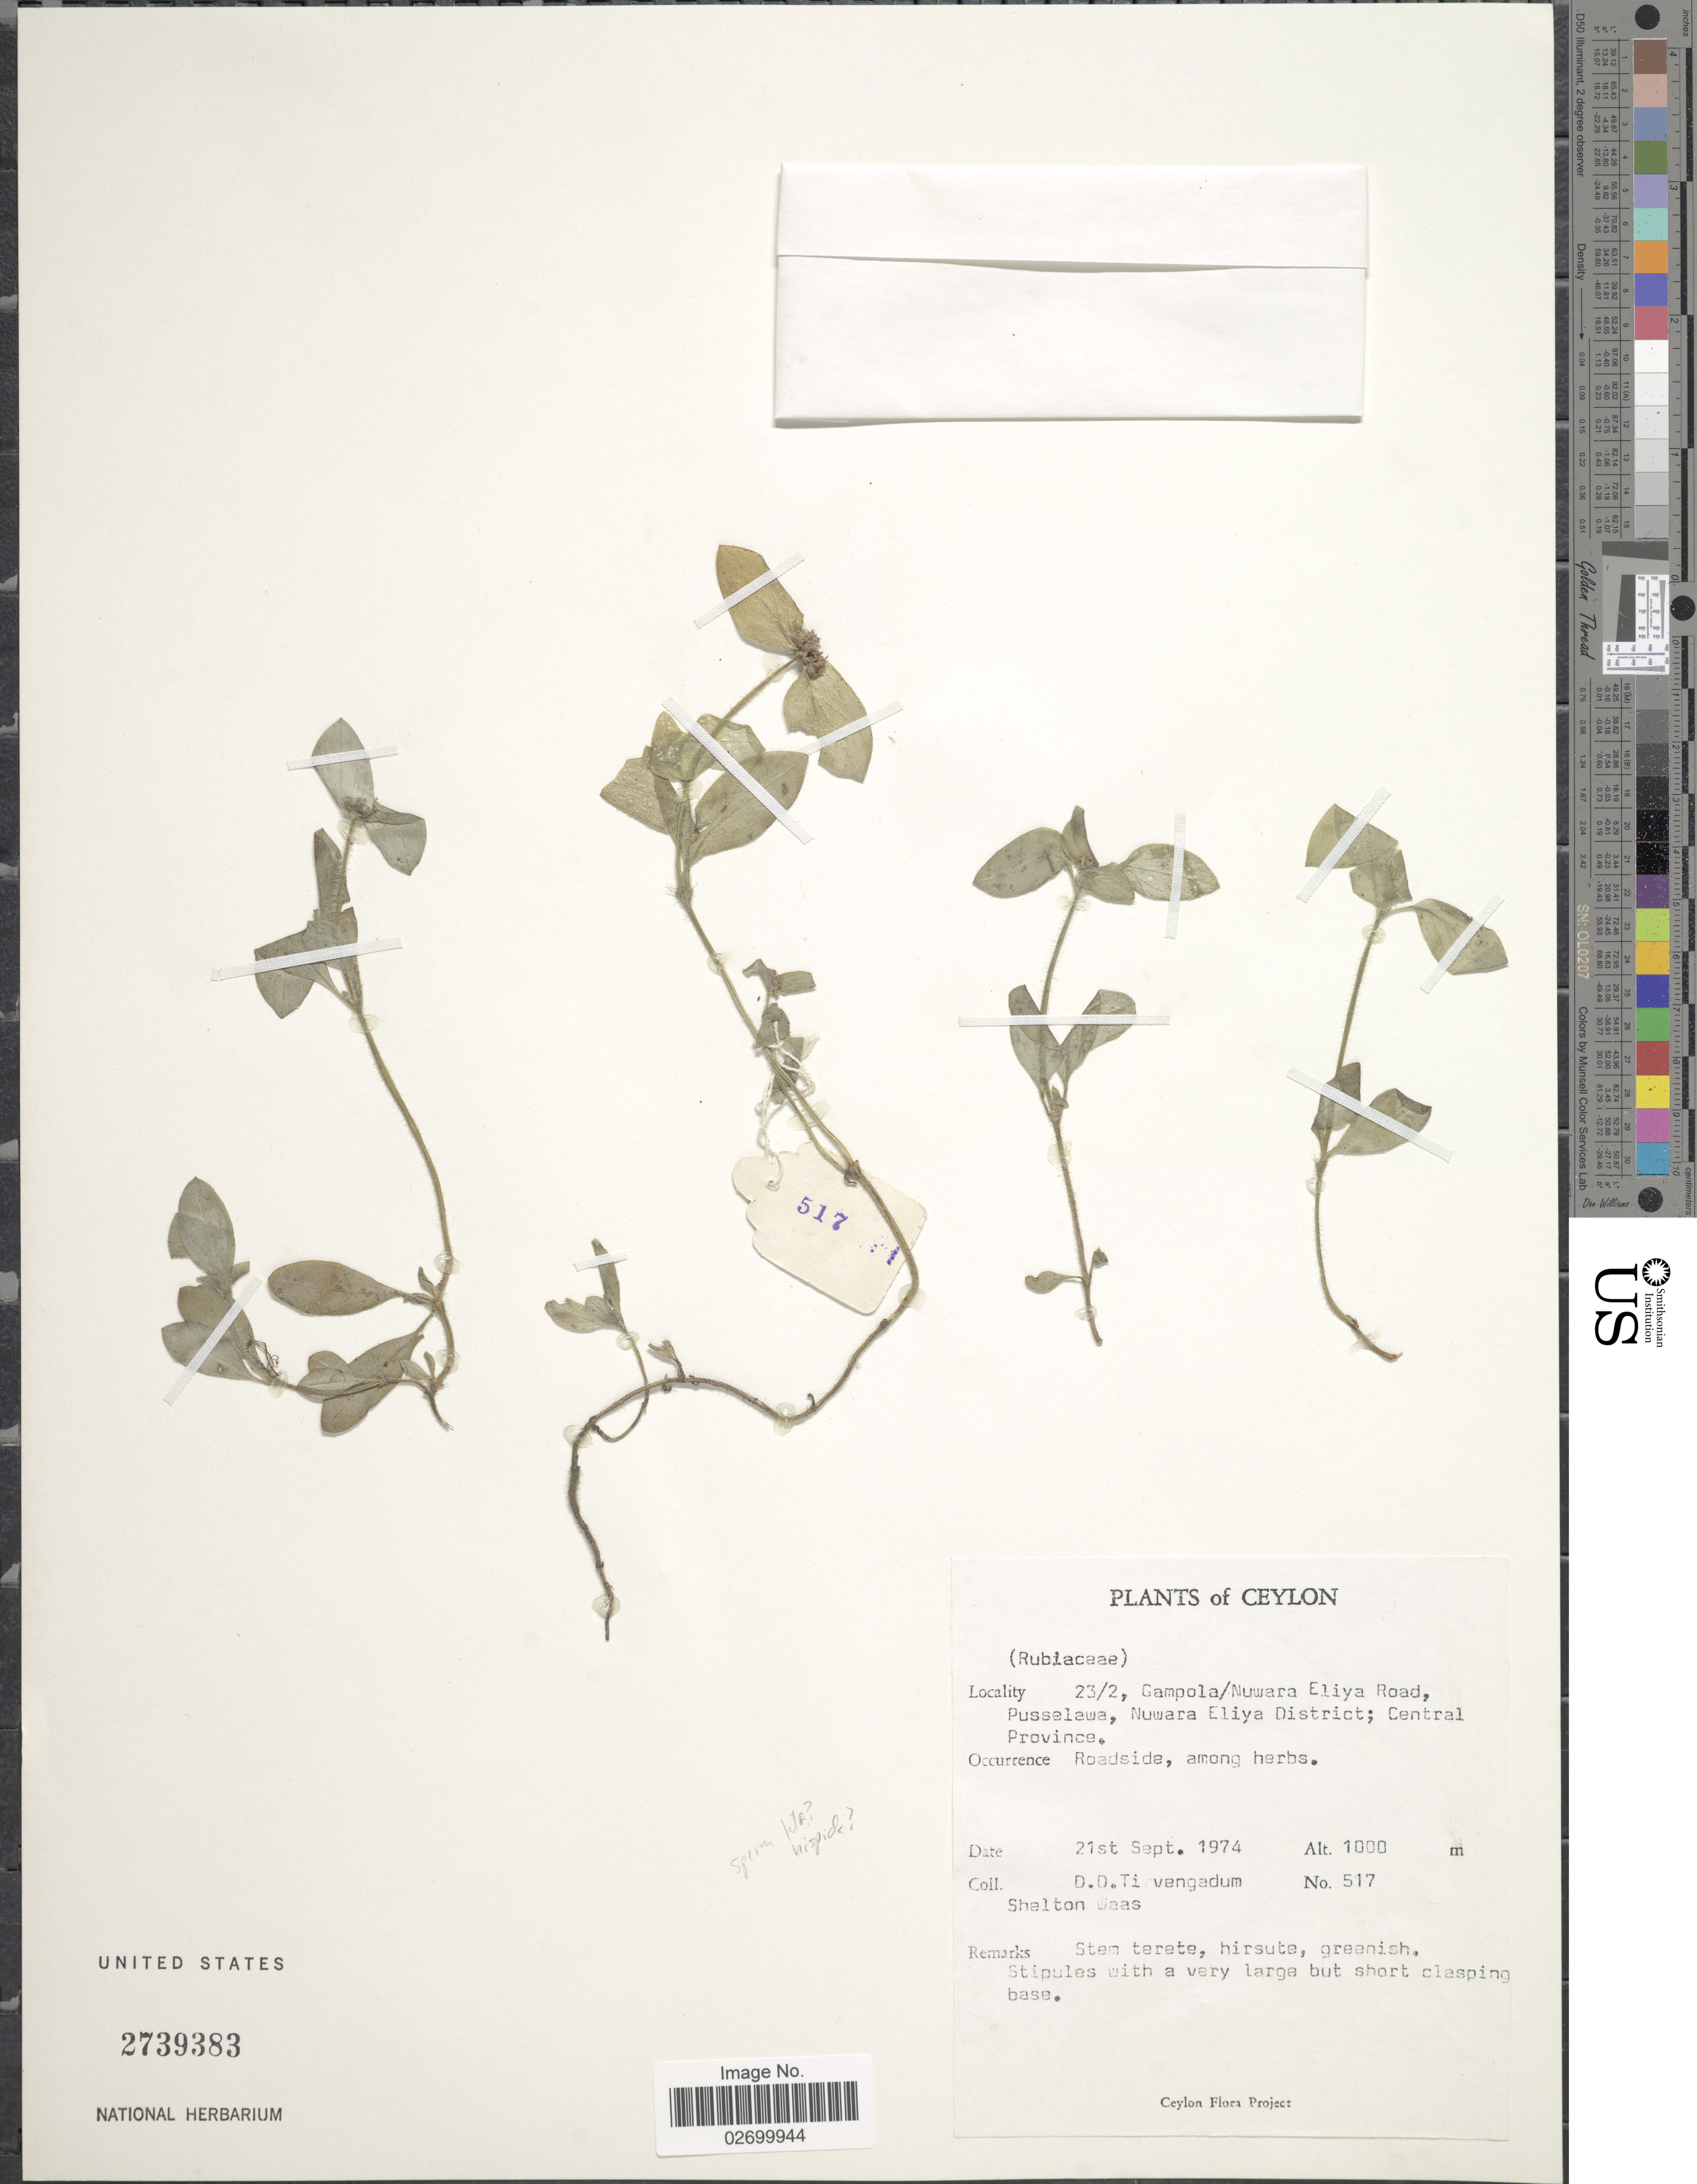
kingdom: Plantae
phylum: Tracheophyta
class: Magnoliopsida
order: Gentianales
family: Rubiaceae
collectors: D. Tirvengadum & S. Waas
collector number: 517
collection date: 1974-09-21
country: Sri Lanka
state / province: Central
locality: Ceylon. 23/2 Gampola/Nuwara Eliya Road, Pusselawa, Nuwara Eliya District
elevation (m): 1000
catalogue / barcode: US 2739383